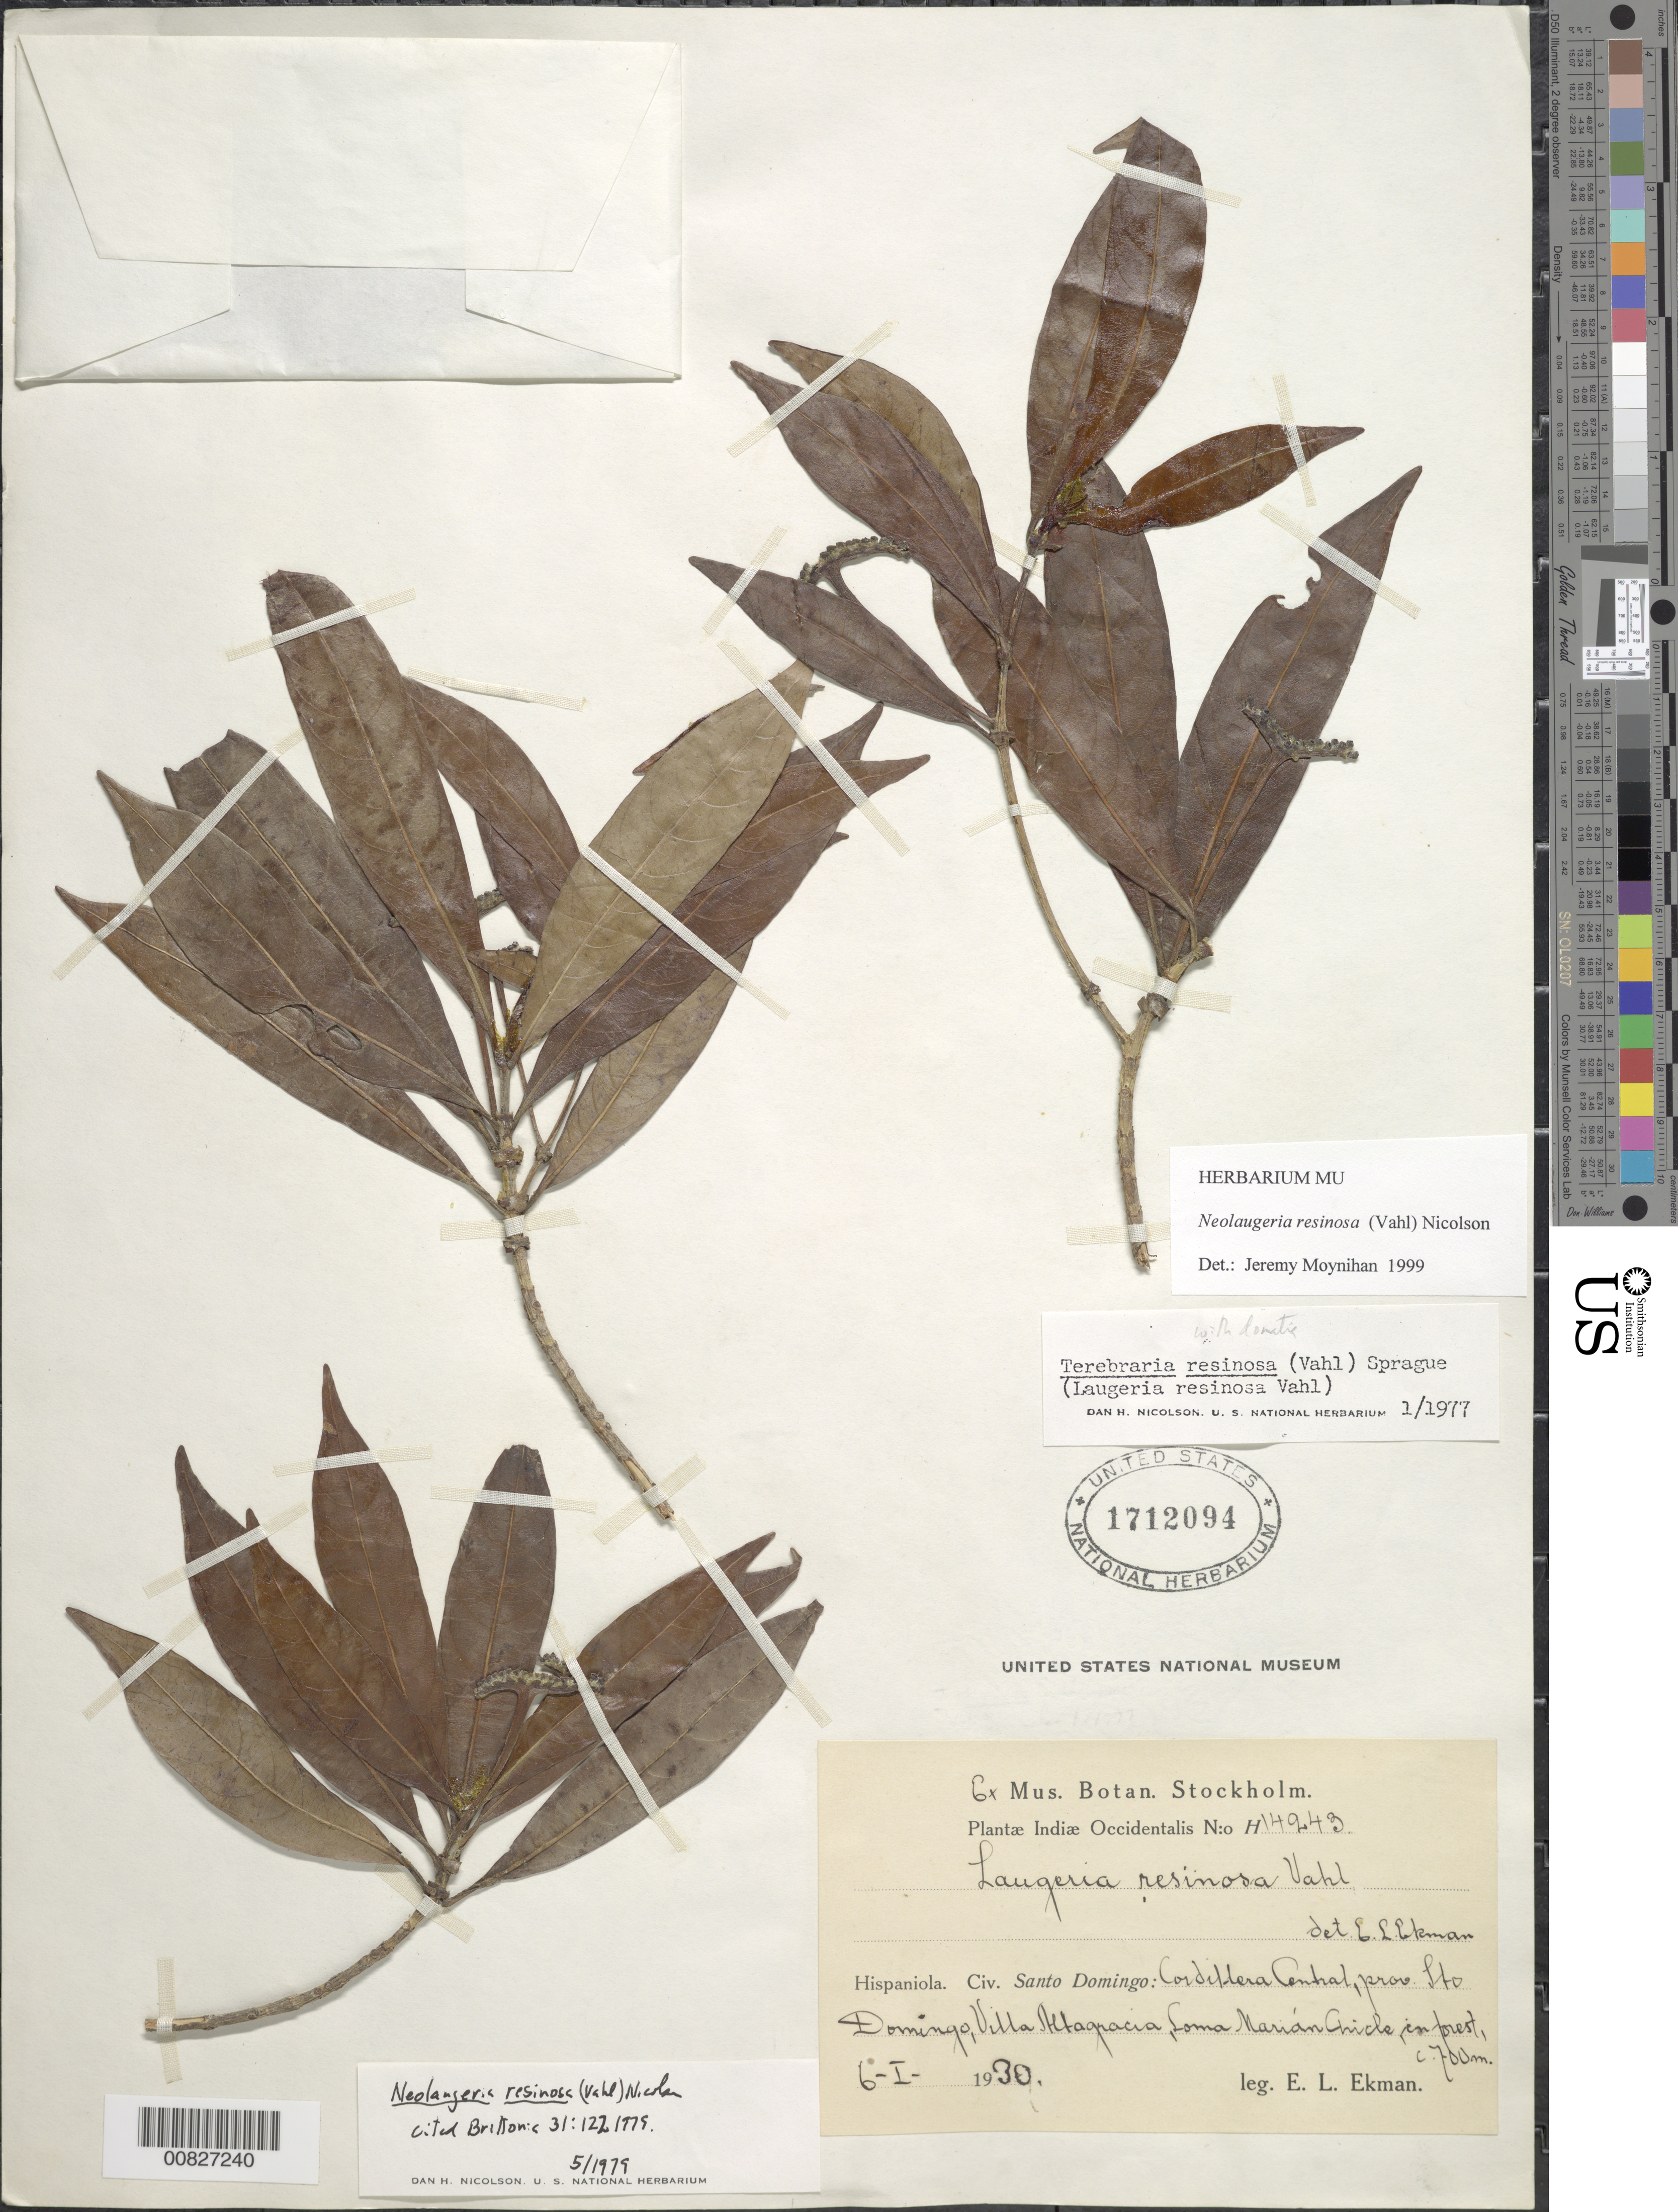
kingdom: Plantae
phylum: Tracheophyta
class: Magnoliopsida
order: Gentianales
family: Rubiaceae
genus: Stenostomum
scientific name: Stenostomum resinosum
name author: (Vahl) Griseb.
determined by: Moynihan, J.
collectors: E. L. Ekman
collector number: H 14243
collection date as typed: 06 Jan 1930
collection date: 1930-01-06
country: Dominican Republic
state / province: Distrito Nacional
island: Hispaniola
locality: Cordillera Central, Villa Altagracia, Loma Mariám Chicle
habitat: In forest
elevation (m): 700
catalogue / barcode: US 1712094